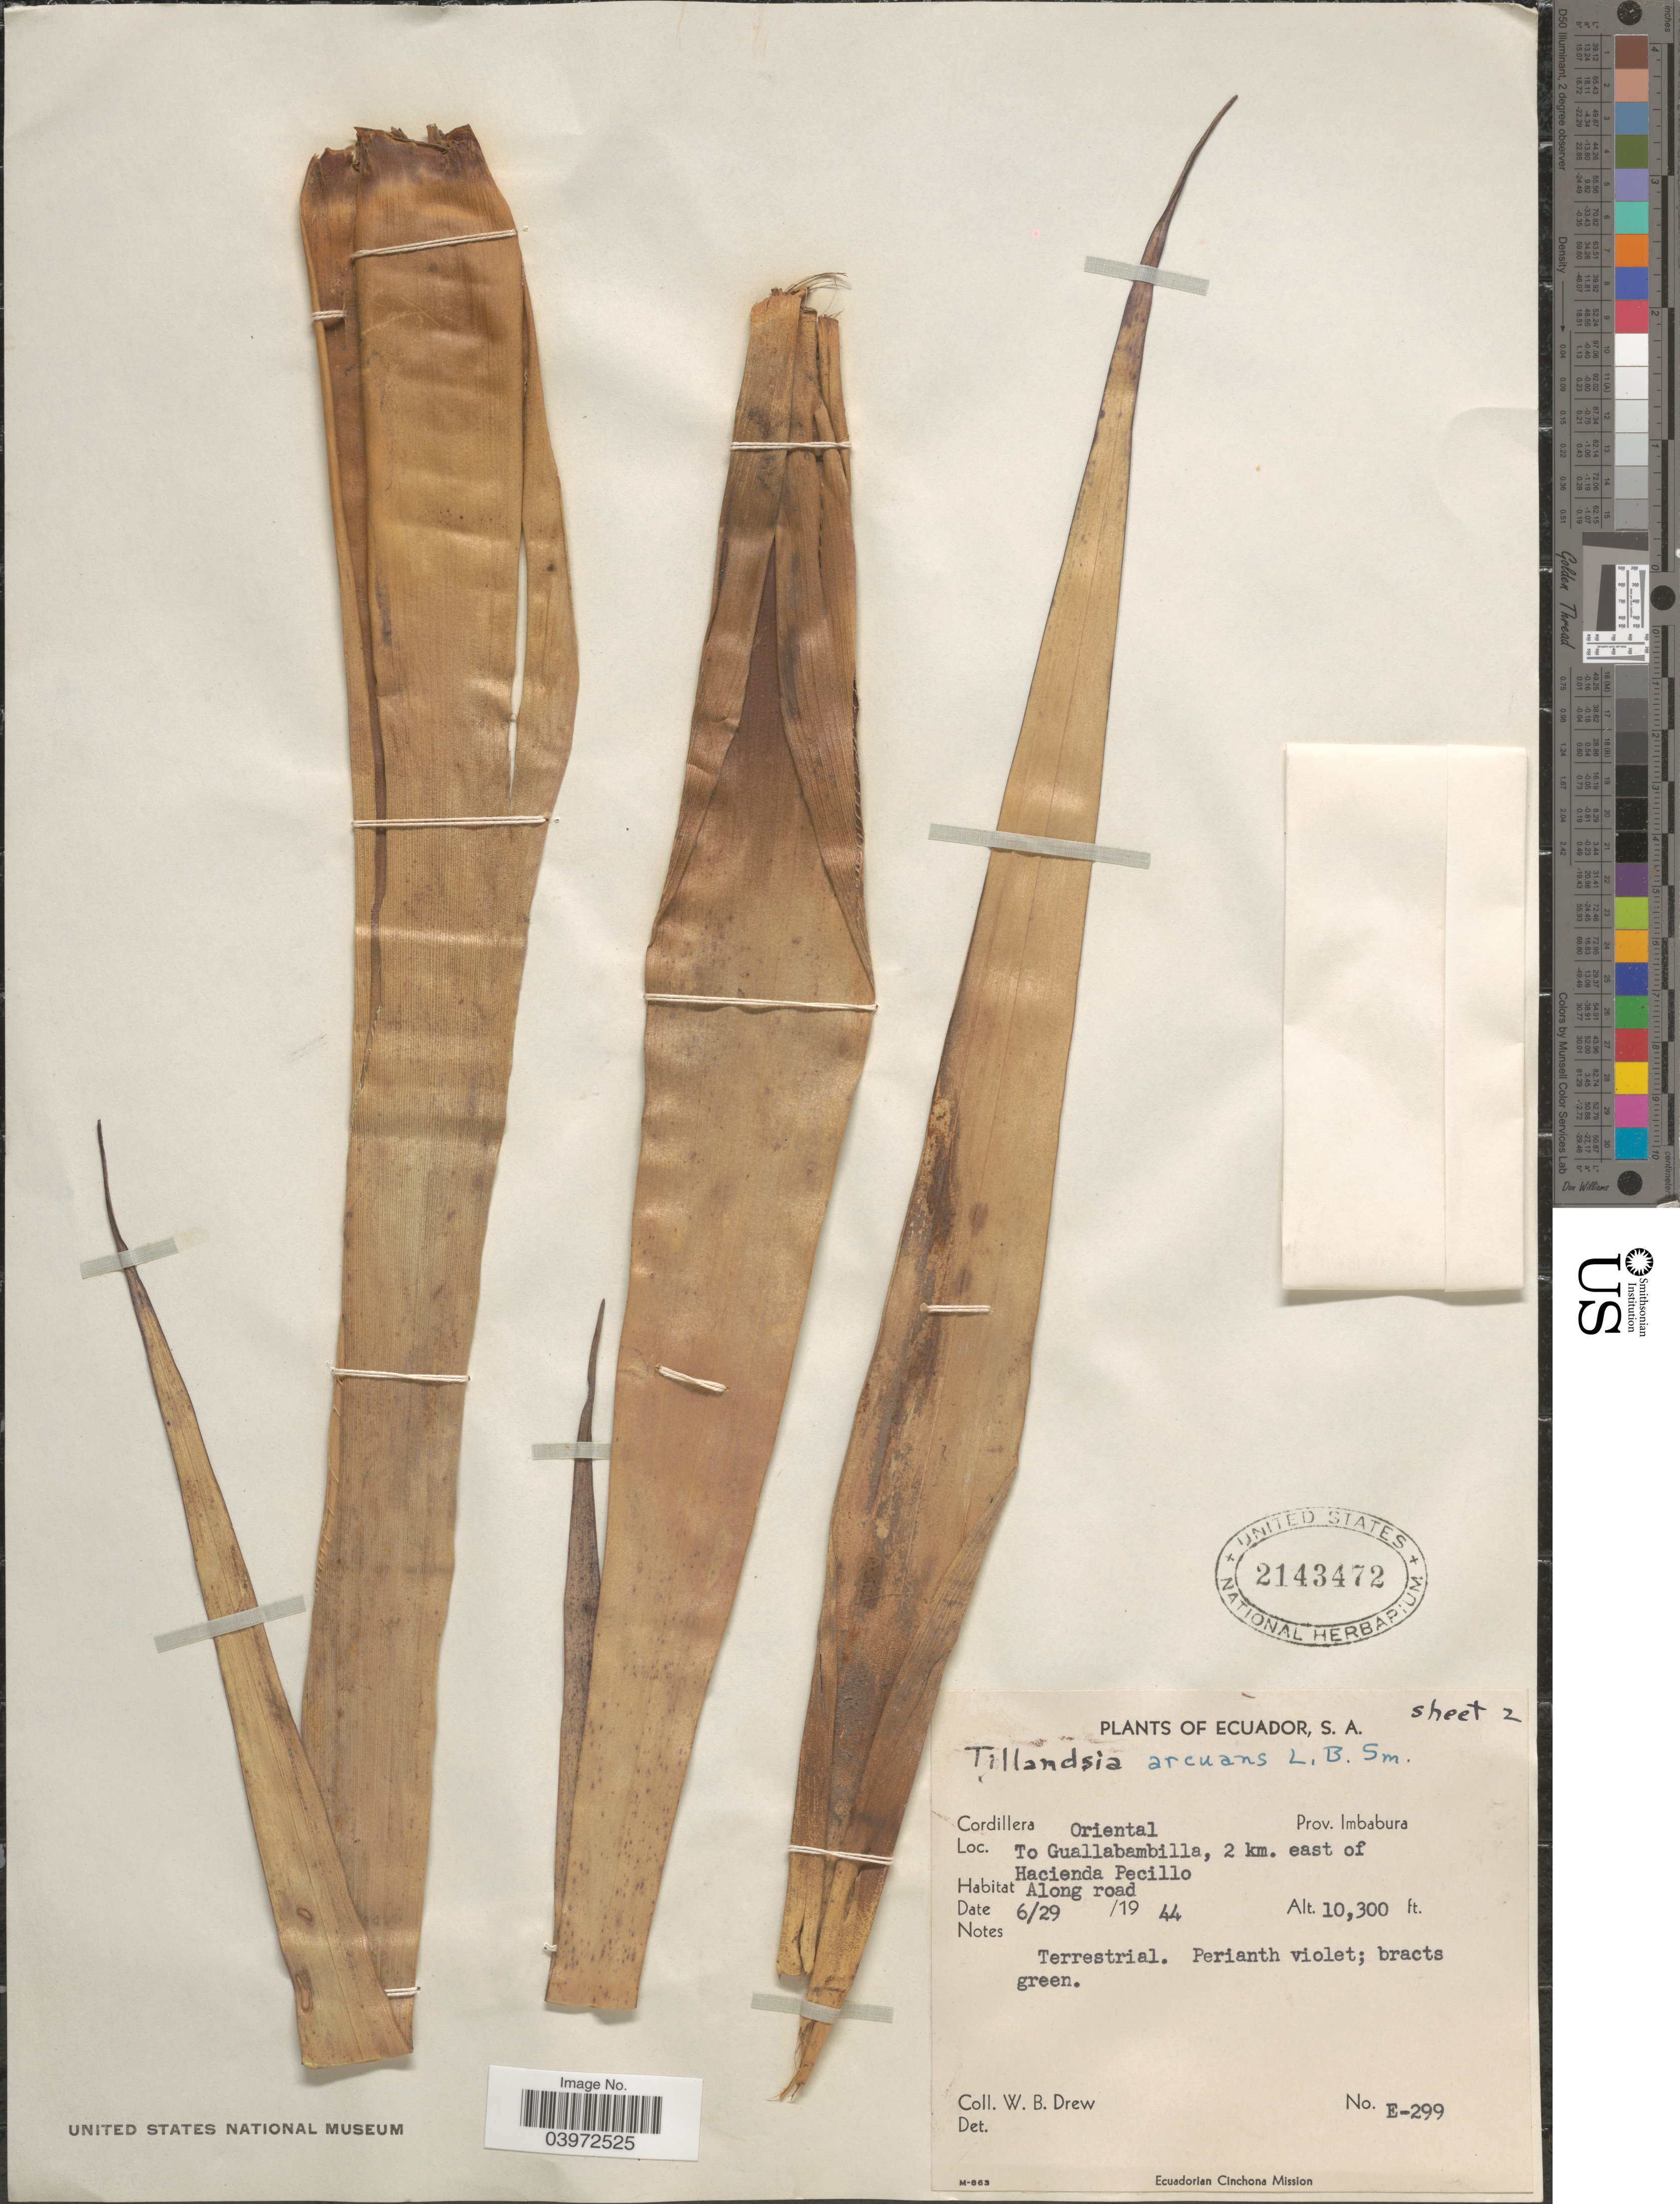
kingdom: Plantae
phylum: Tracheophyta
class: Liliopsida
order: Poales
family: Bromeliaceae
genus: Tillandsia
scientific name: Tillandsia arcuans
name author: L.B. Sm.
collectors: W. B. Drew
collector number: E-299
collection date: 1944-06-29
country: Ecuador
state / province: Imbabura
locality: Cordillera Oriental. To Guallabambilla, 2 km. east of Hacienda Pecillo.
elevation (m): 3139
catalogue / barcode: US 2143472